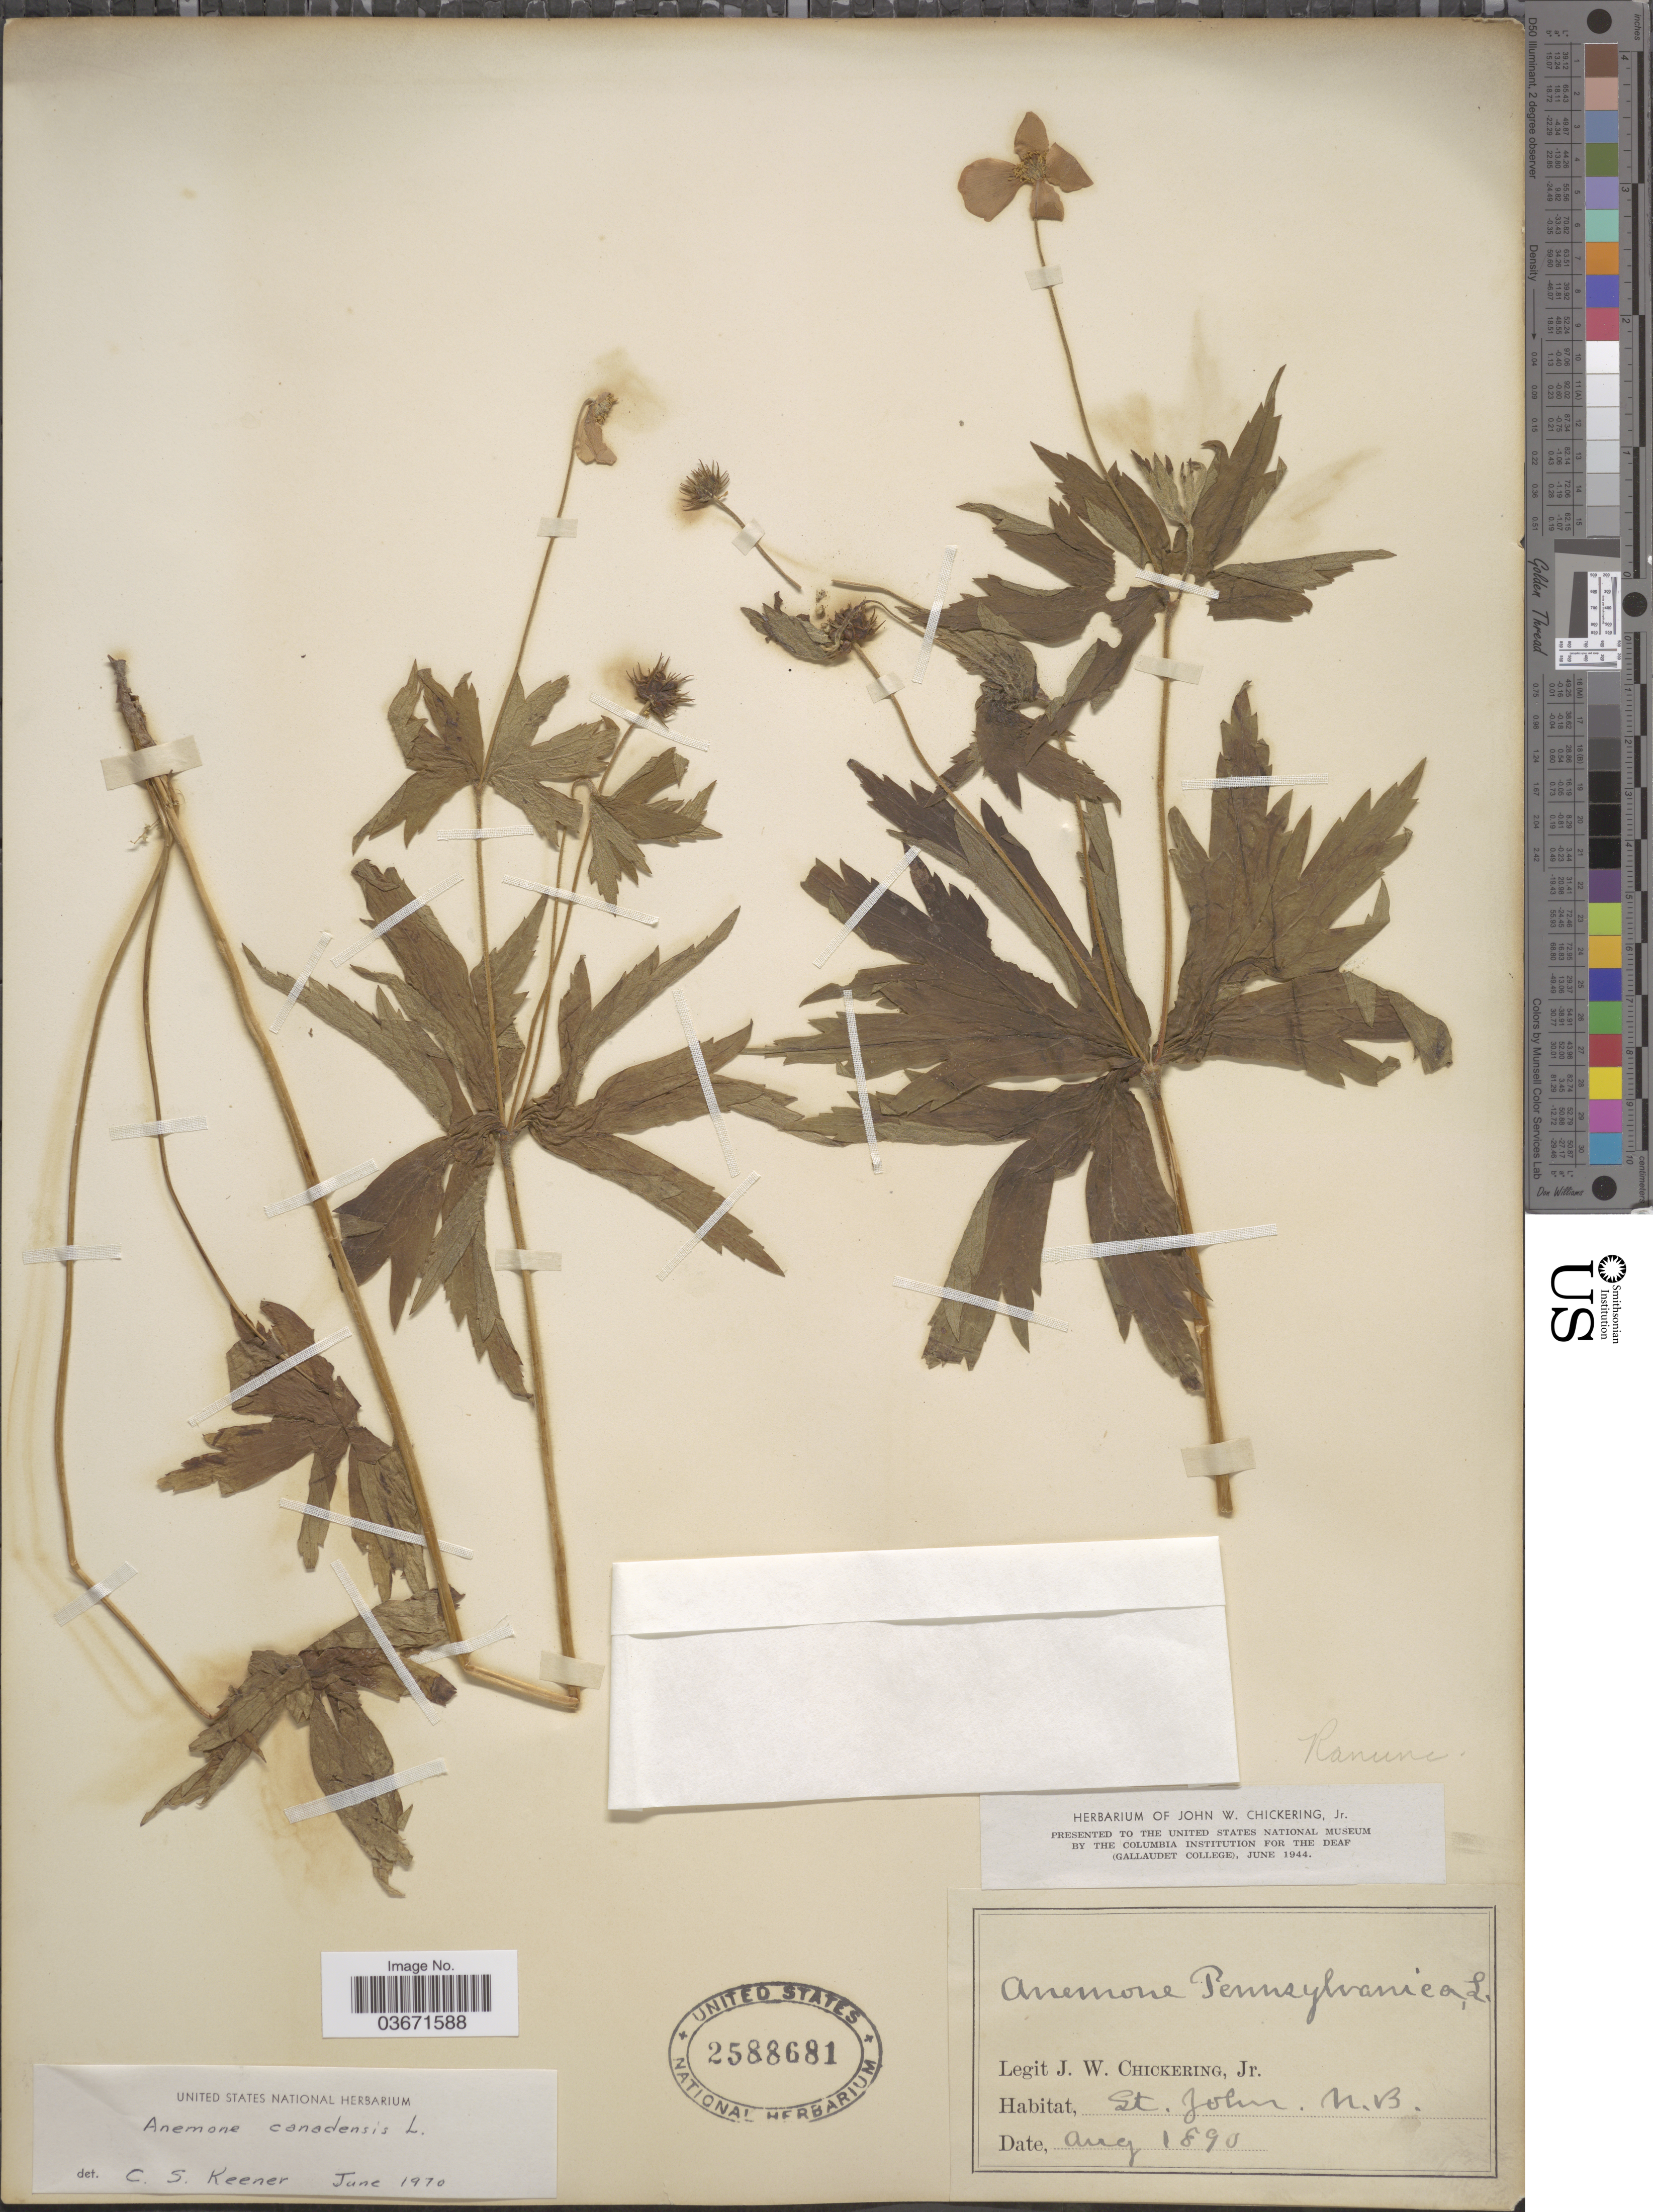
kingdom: Plantae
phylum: Tracheophyta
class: Magnoliopsida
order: Ranunculales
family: Ranunculaceae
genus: Anemone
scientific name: Anemone canadensis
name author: L.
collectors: J. W. Chickering Jr.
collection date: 1890-08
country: Canada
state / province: New Brunswick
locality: St. John.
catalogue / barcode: US 2588681